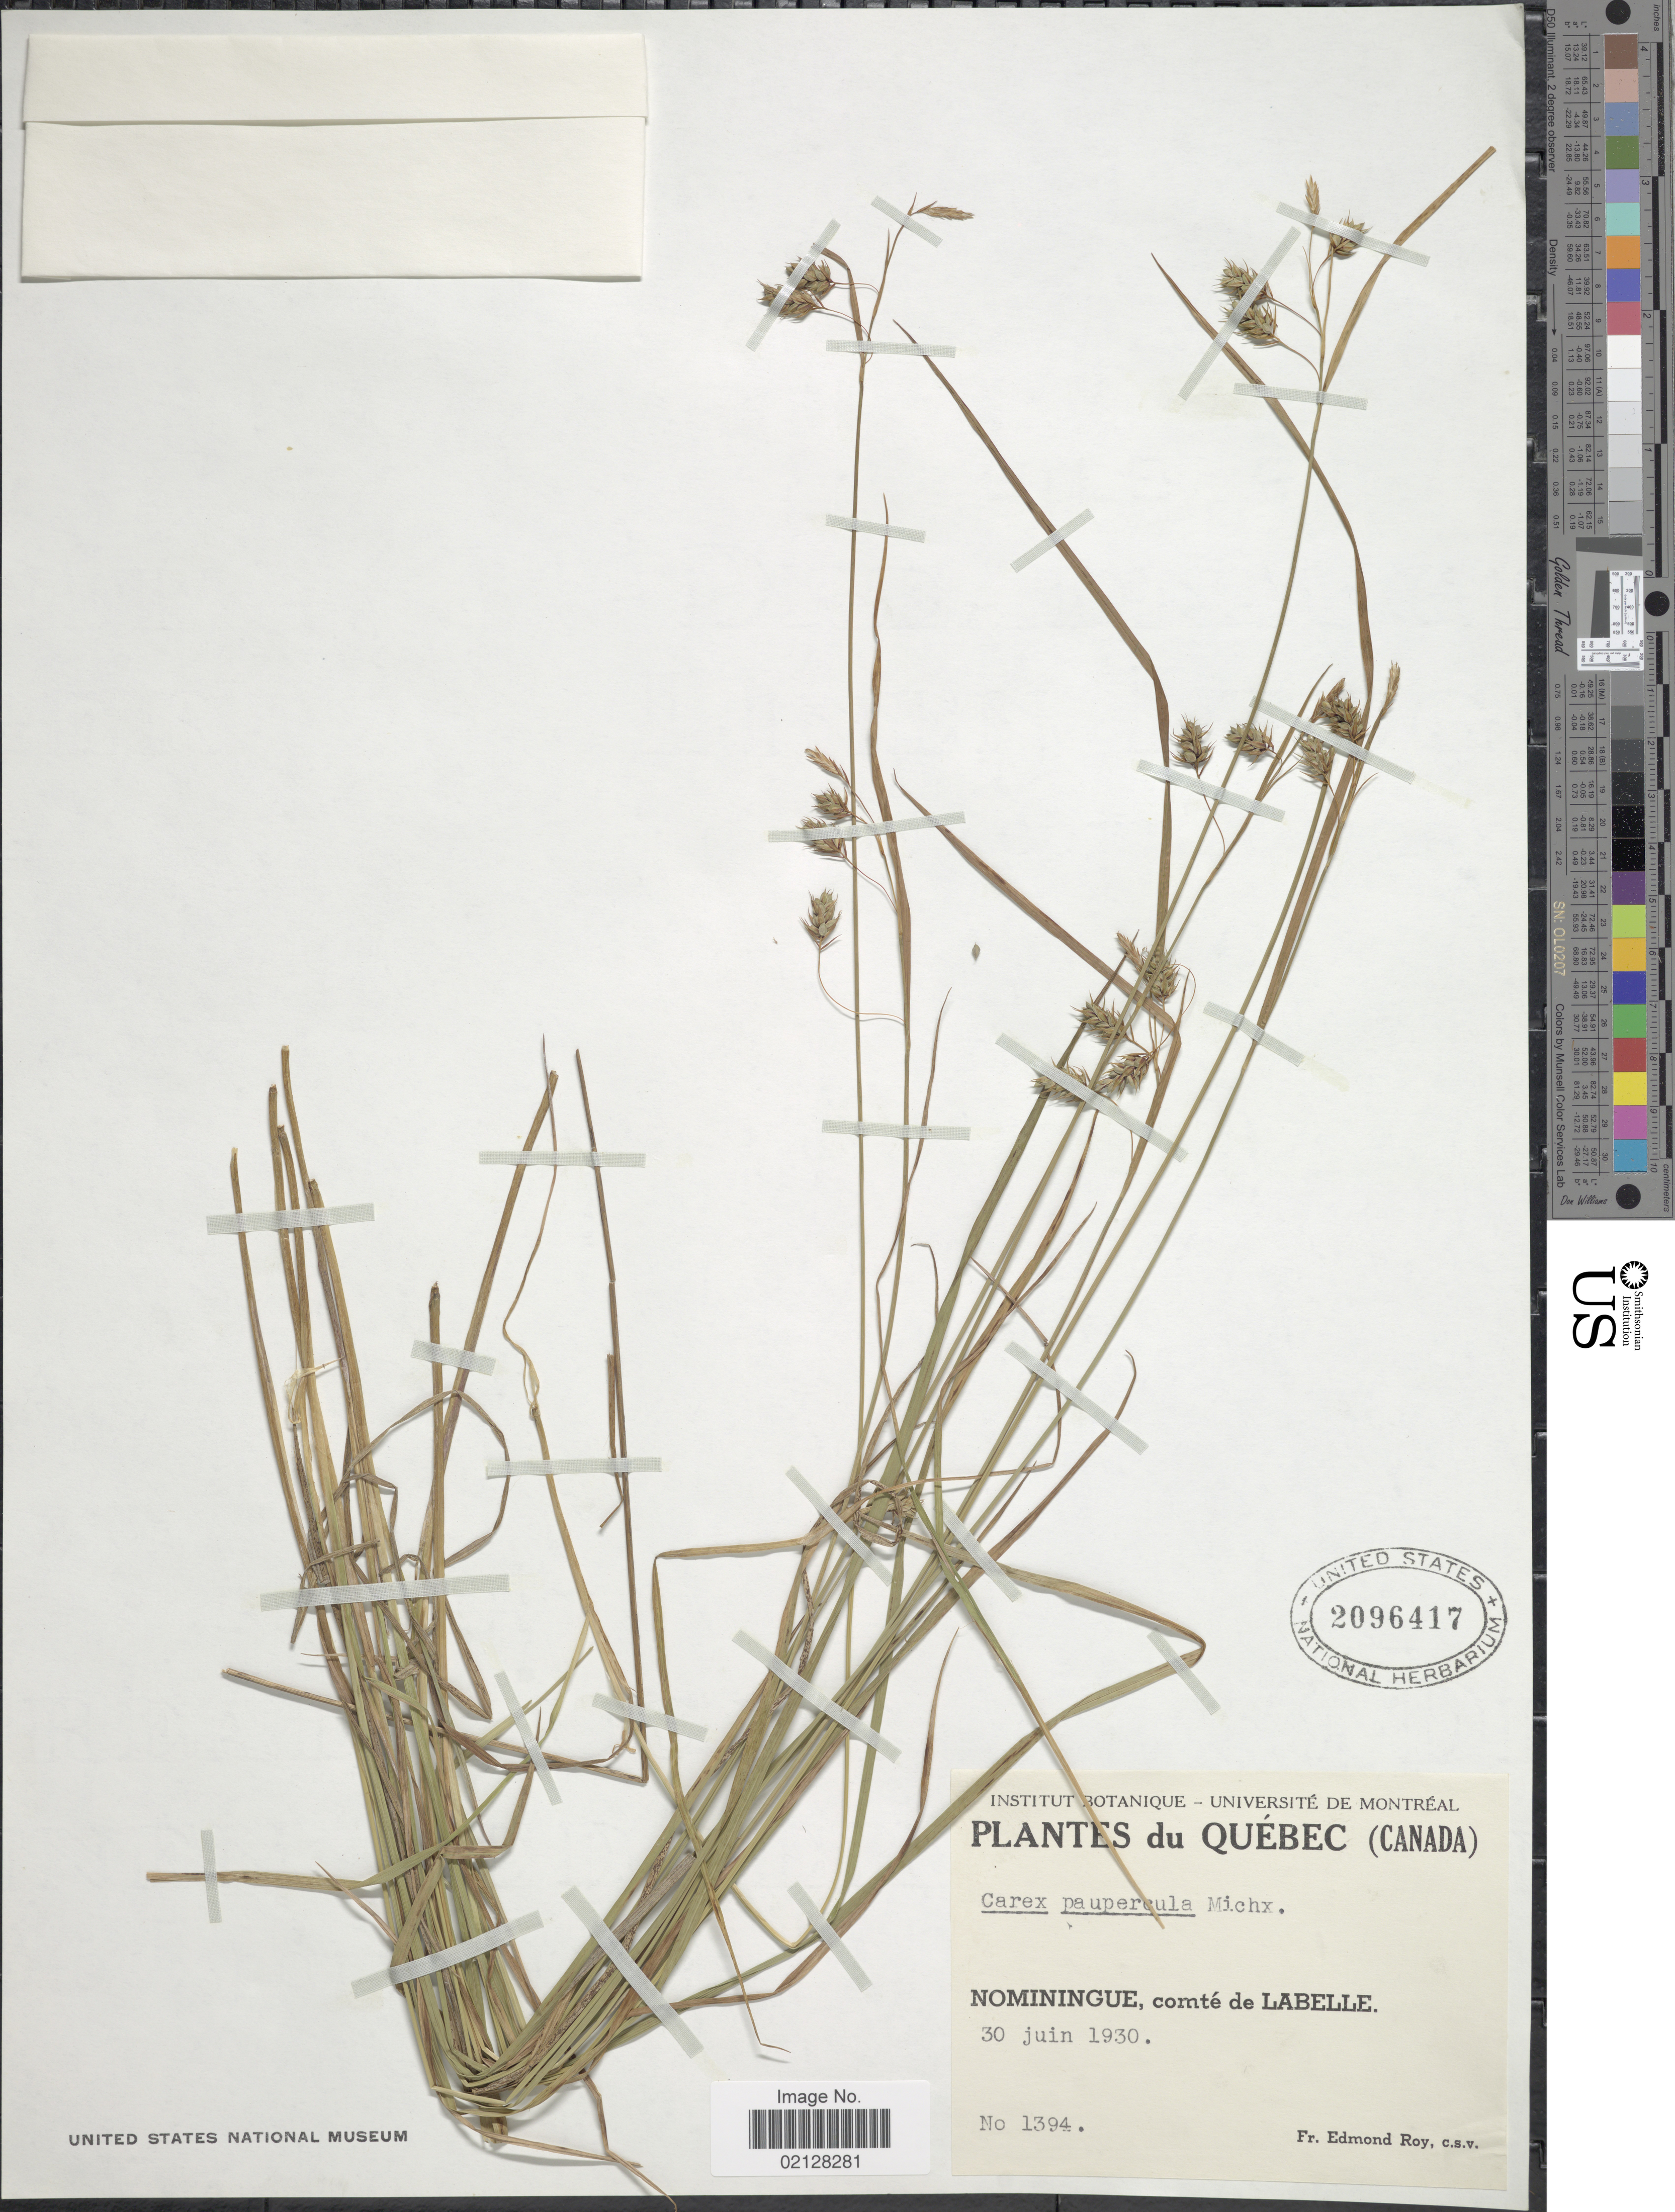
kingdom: Plantae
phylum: Tracheophyta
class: Liliopsida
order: Poales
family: Cyperaceae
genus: Carex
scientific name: Carex magellanica subsp. irrigua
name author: (Wahlenb.) Hiitonen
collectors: E. Roy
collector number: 1394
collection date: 1930-06-30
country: Canada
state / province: Quebec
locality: Nominingue, comte de Labelle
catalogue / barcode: US 2096417